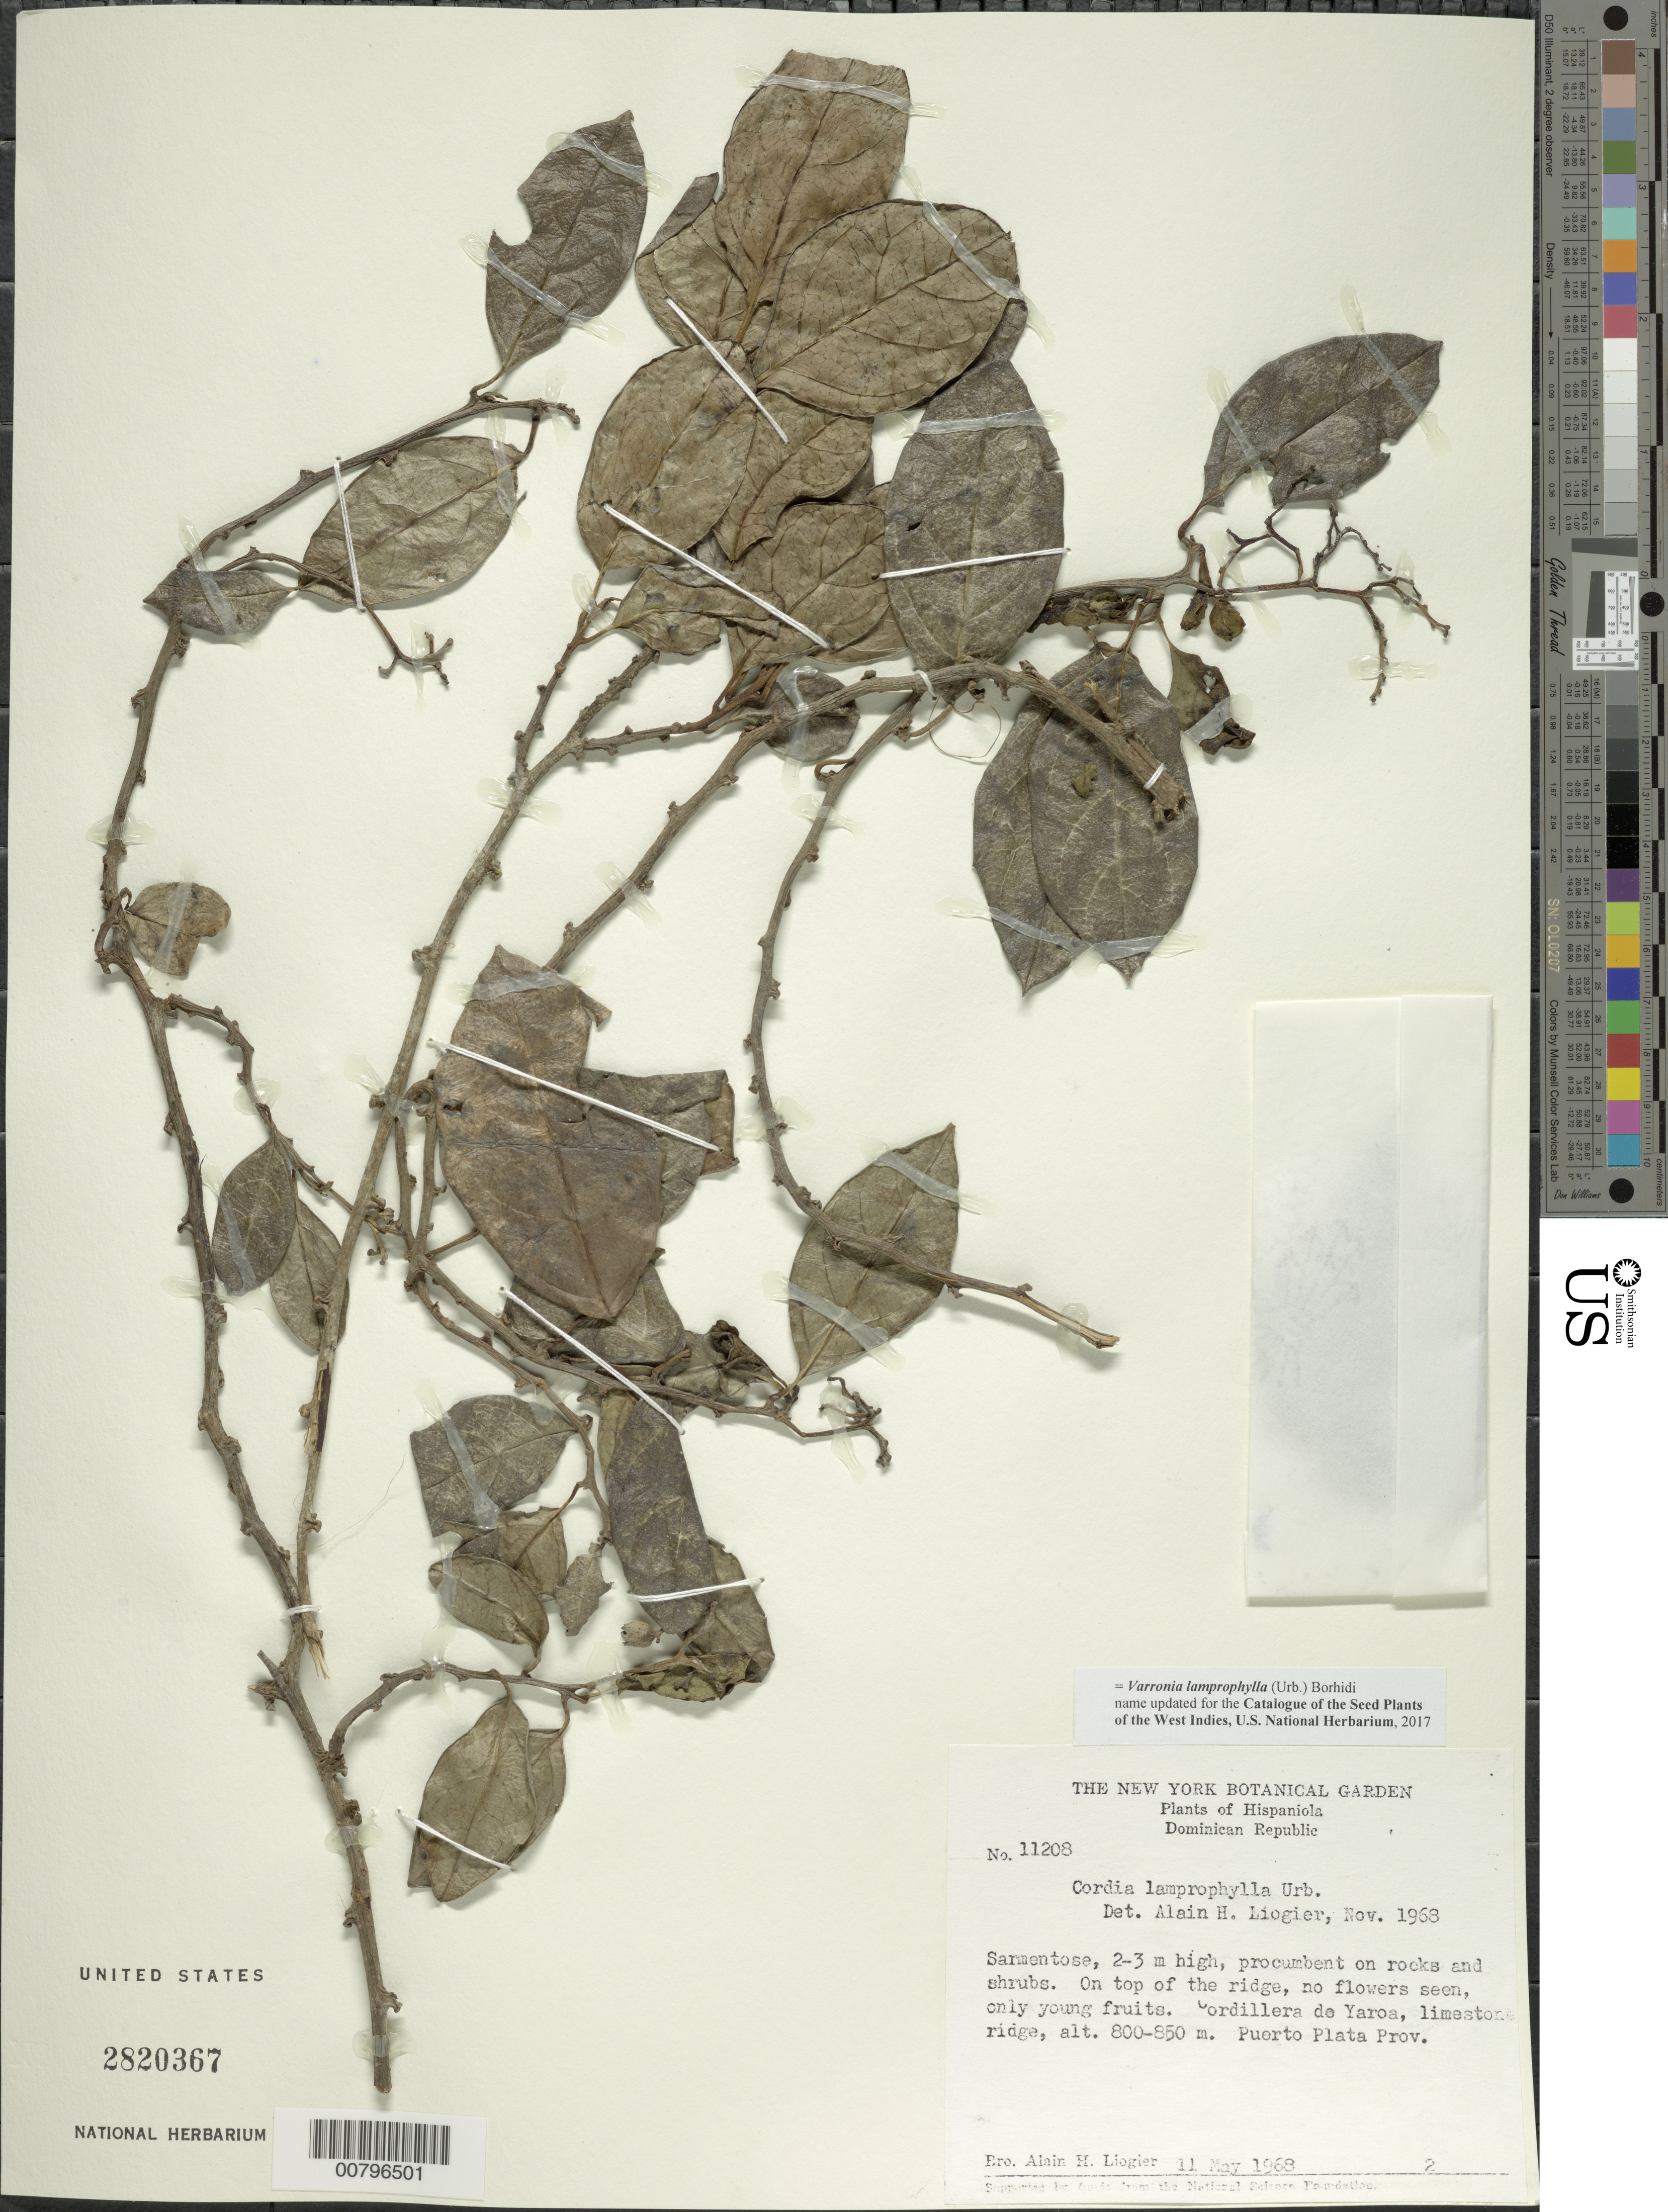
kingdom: Plantae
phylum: Tracheophyta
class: Magnoliopsida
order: Boraginales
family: Cordiaceae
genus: Varronia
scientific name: Varronia lamprophylla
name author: (Urb.) Borhidi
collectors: A. H. Liogier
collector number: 11208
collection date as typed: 11 May 1968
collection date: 1968-05-11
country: Dominican Republic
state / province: Puerto Plata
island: Hispaniola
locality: Cordillera de Yaroa.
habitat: On top of the ridge, limestone ridge.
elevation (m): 800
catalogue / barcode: US 2820367